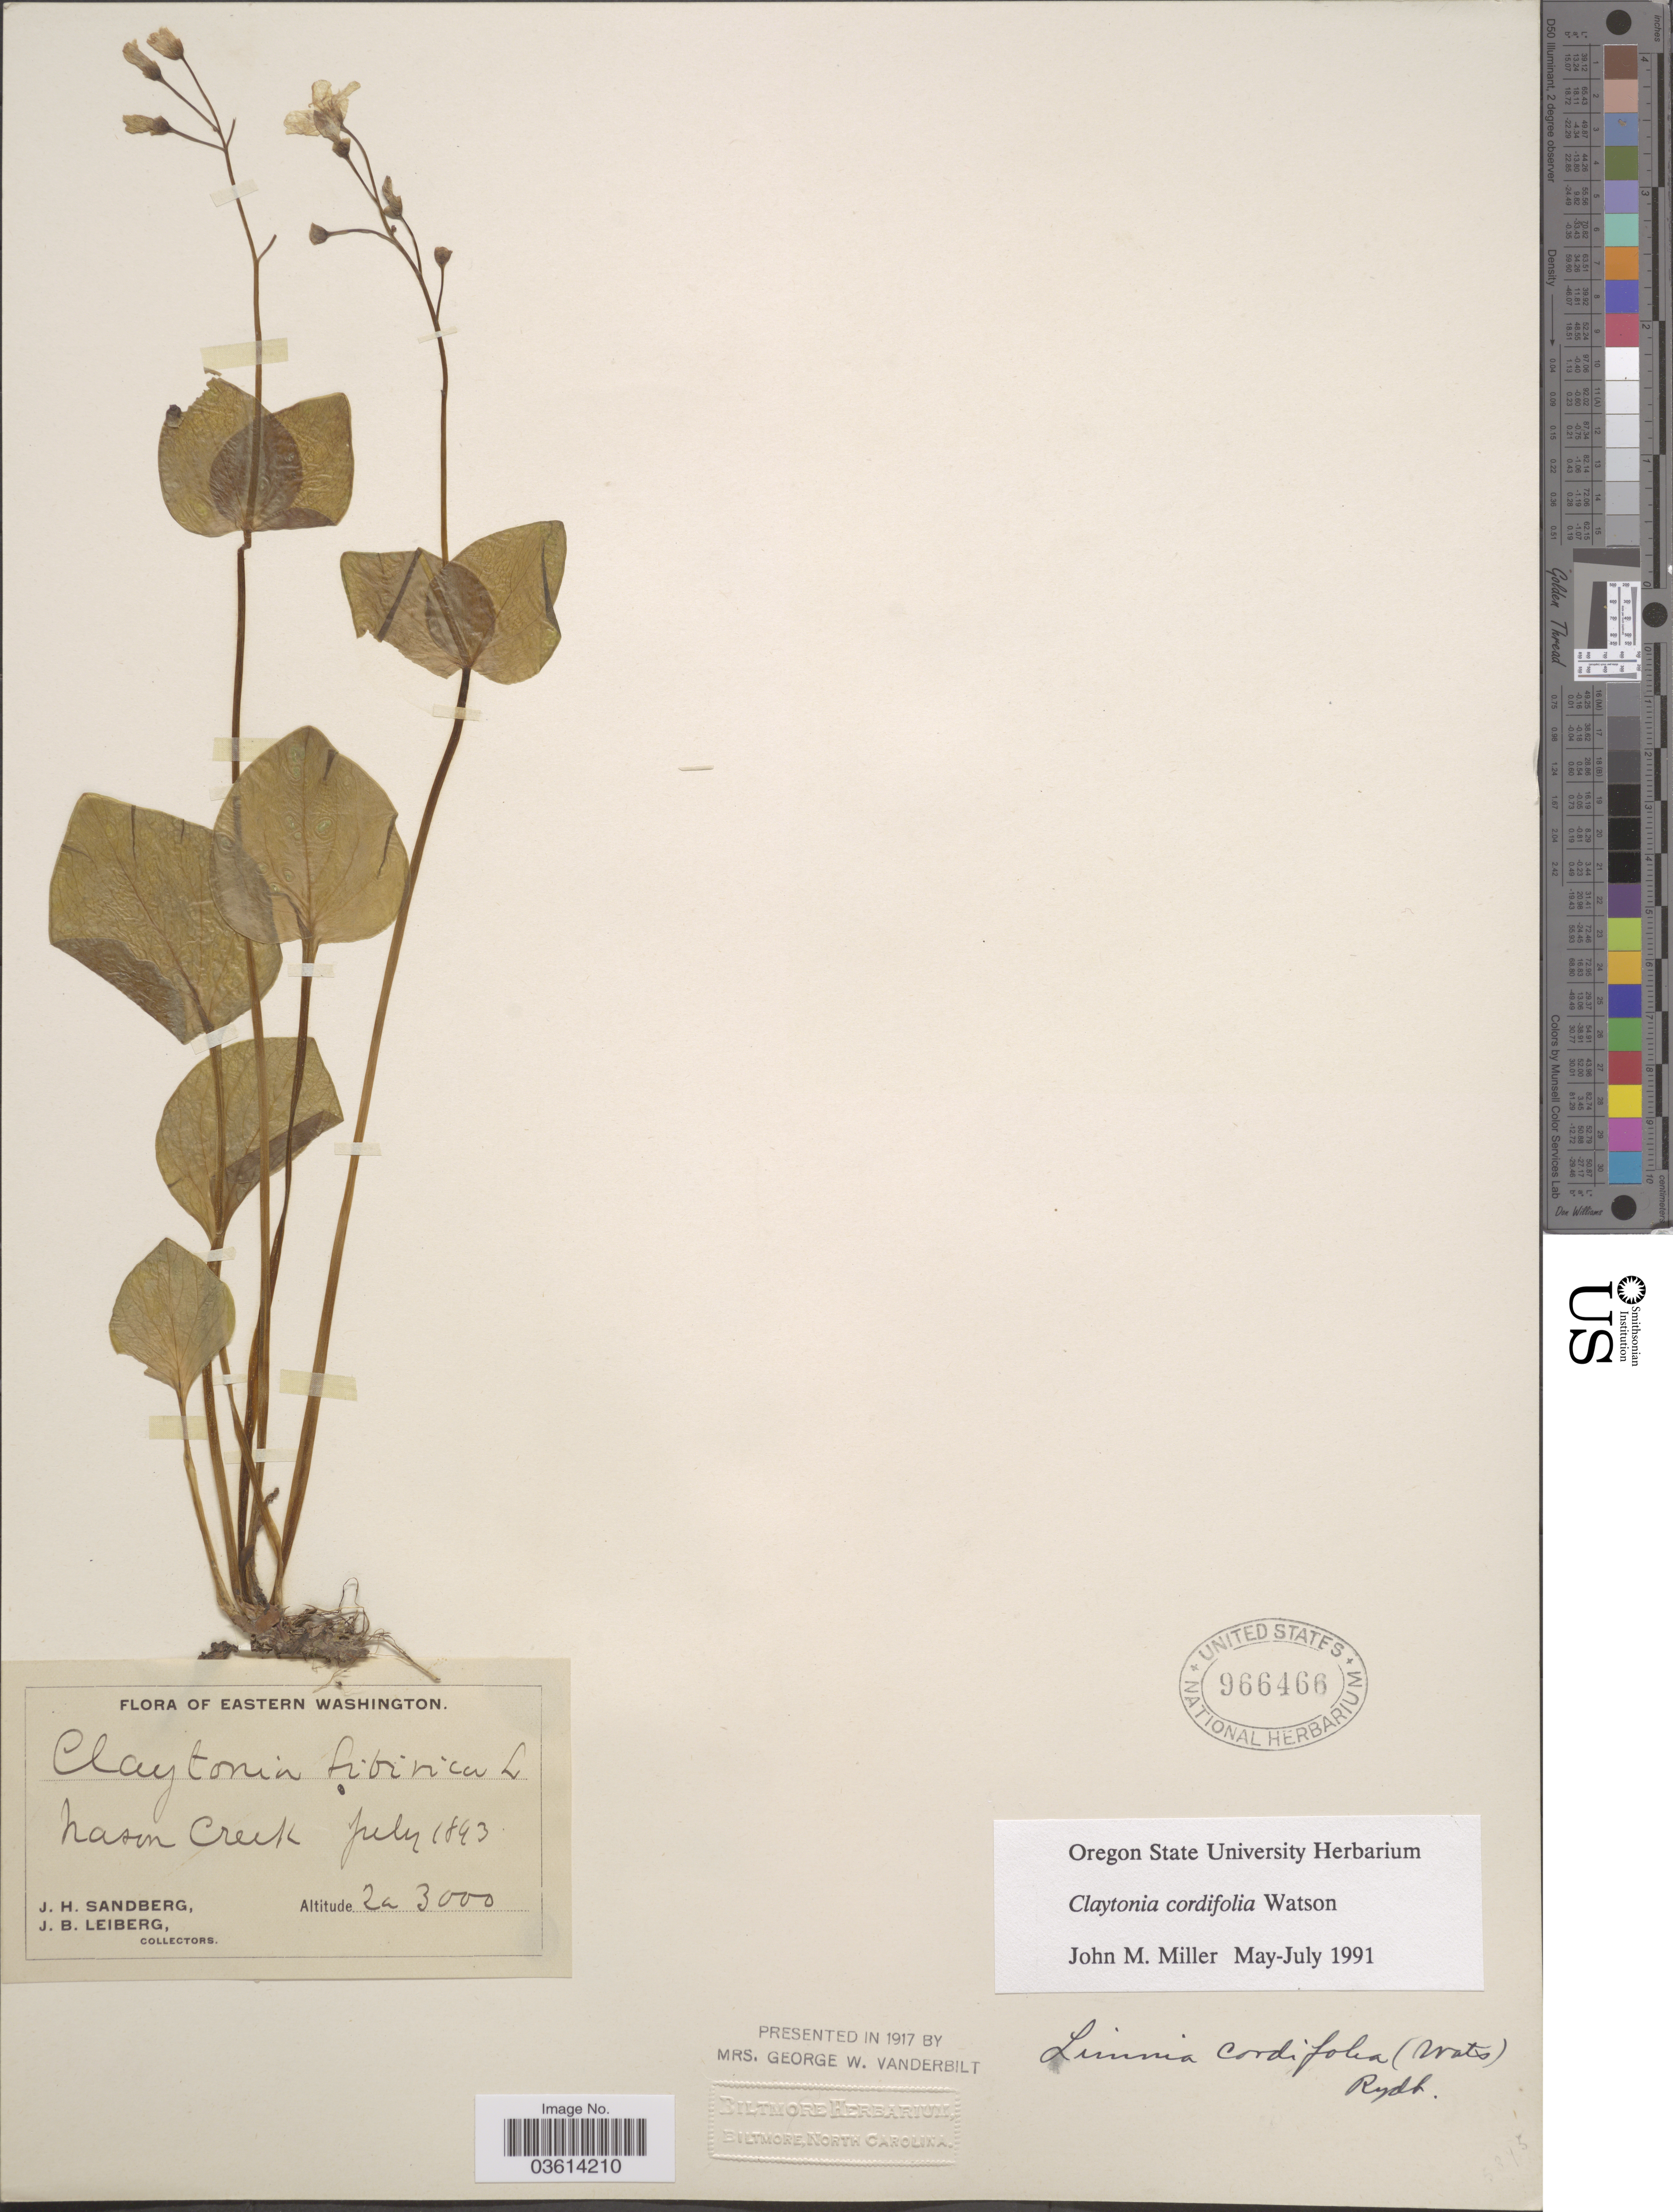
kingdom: Plantae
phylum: Tracheophyta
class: Magnoliopsida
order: Caryophyllales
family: Montiaceae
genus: Claytonia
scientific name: Claytonia cordifolia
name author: S. Watson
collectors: J. H. Sandberg & J. B. Leiberg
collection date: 1893-07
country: United States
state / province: Washington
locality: Eastern Washington. Mason Creek.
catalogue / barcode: US 966466